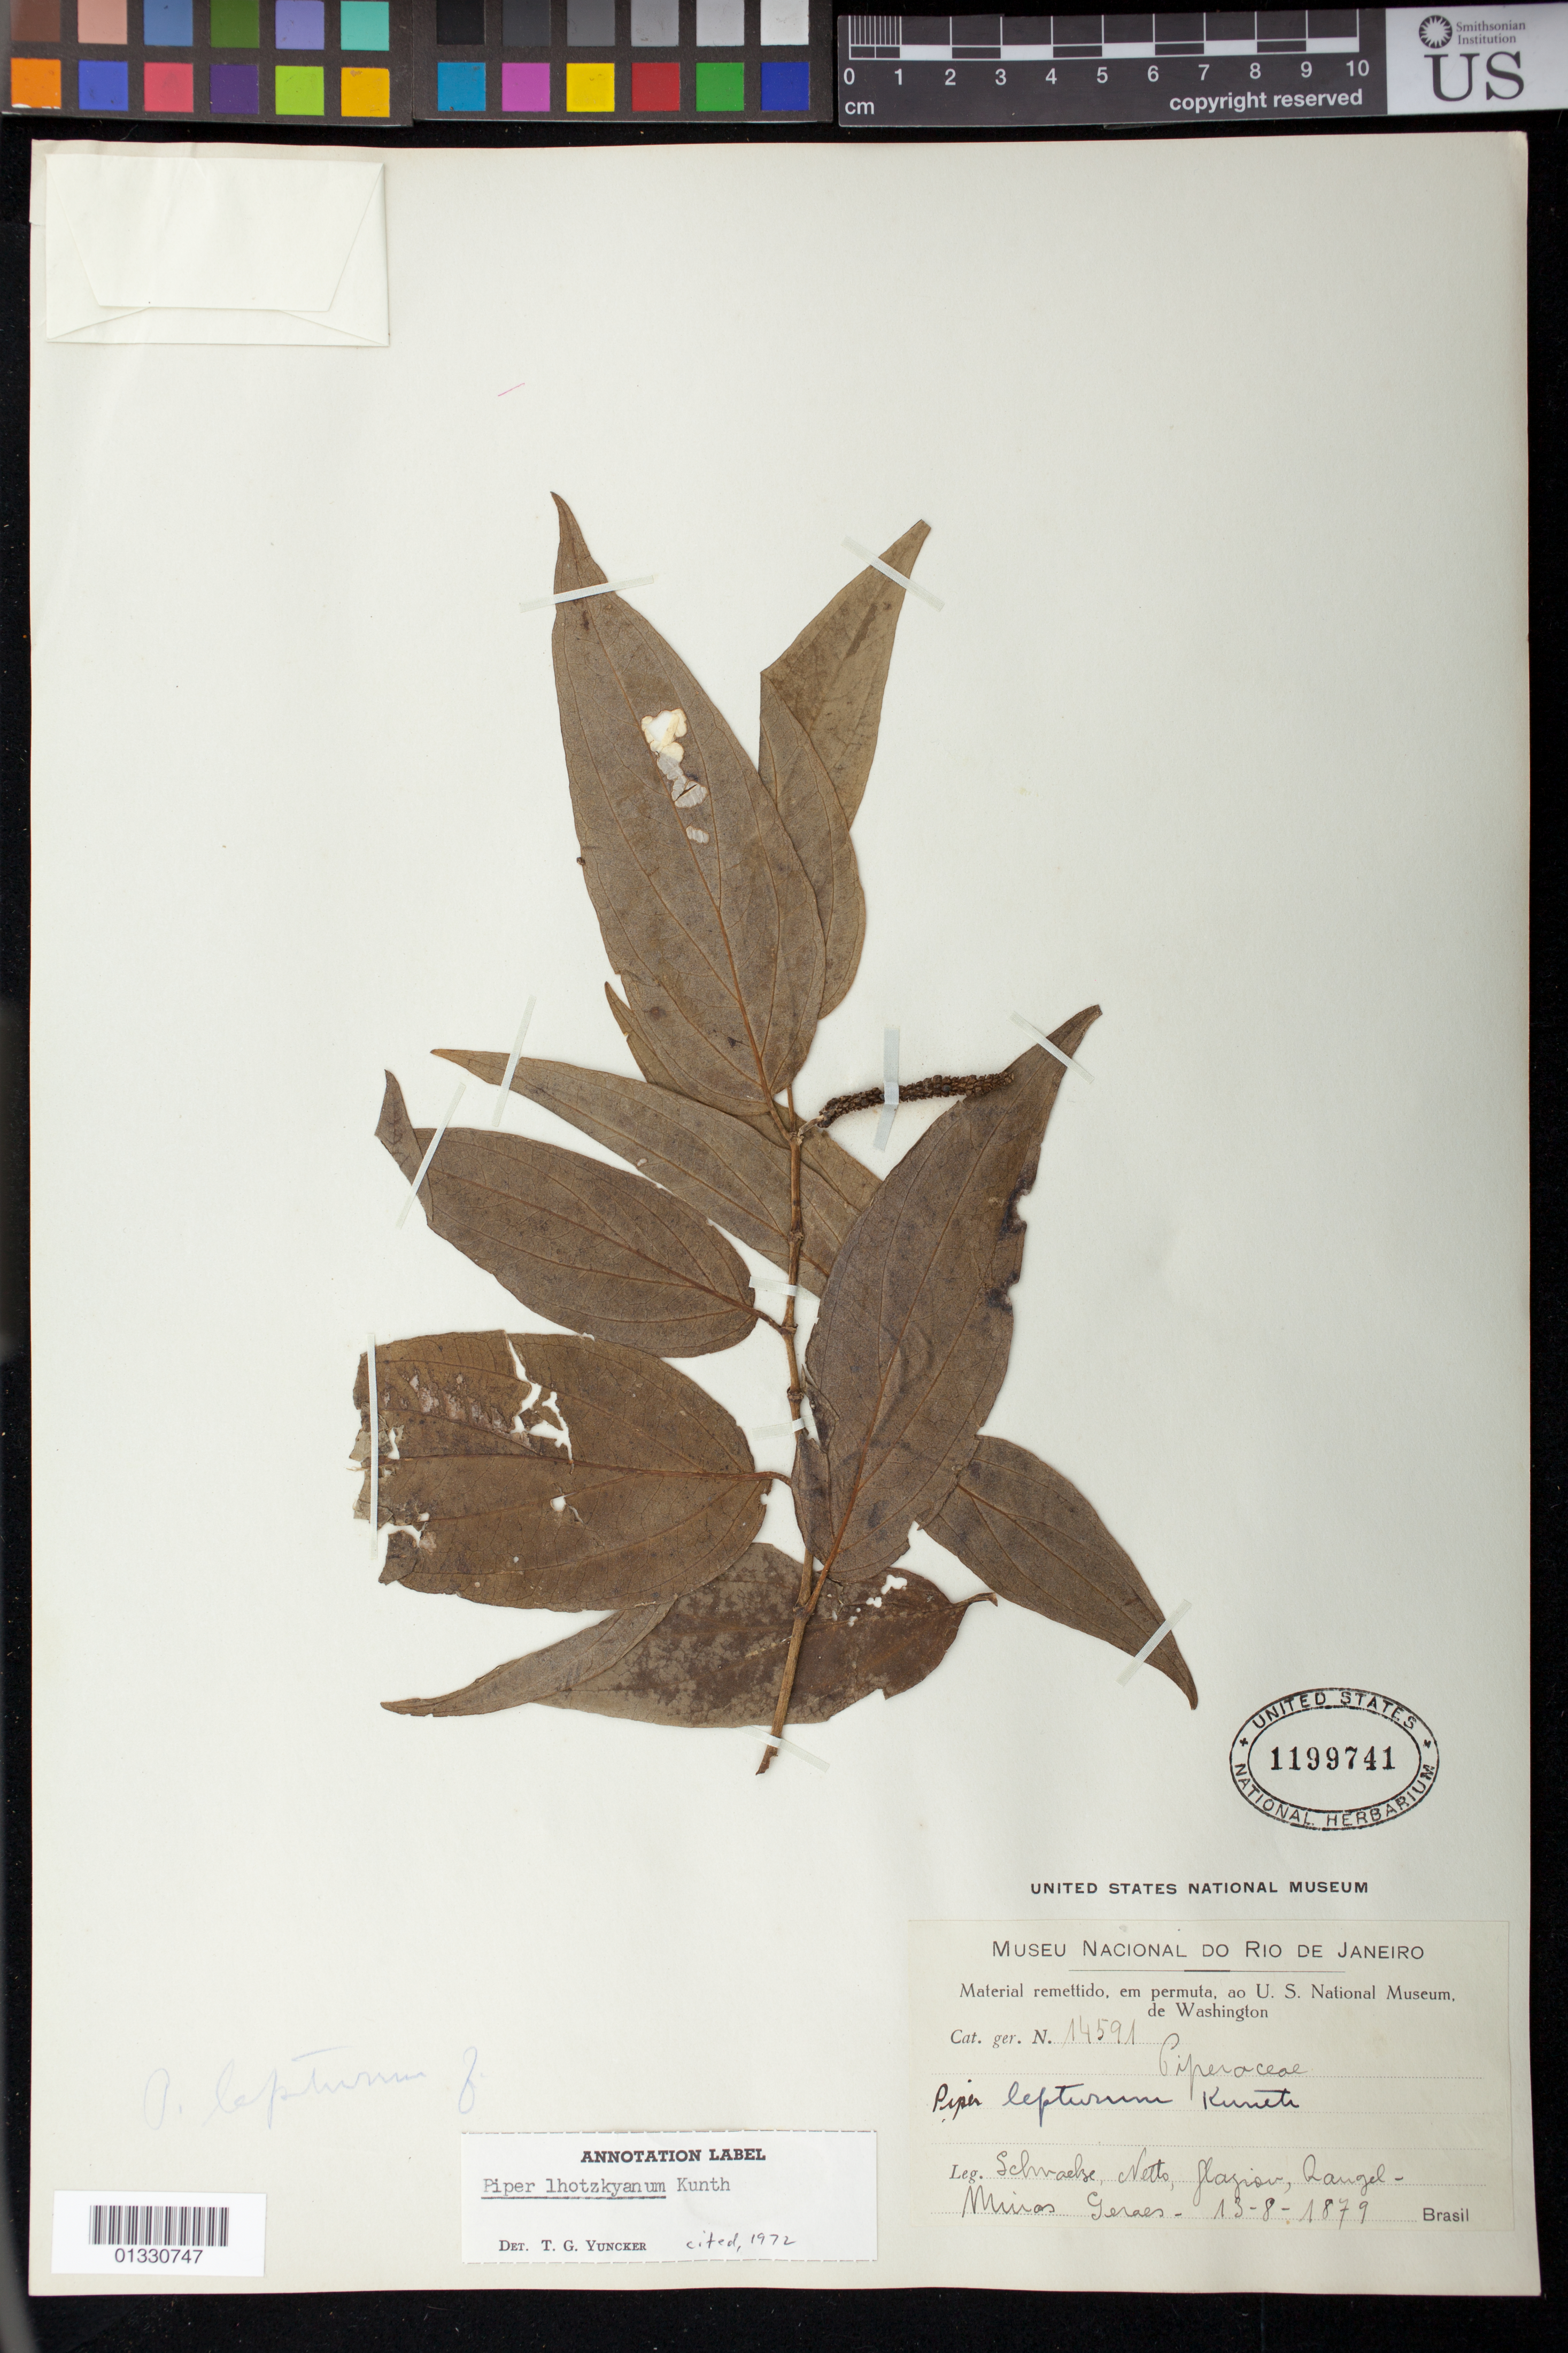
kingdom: Plantae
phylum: Tracheophyta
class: Magnoliopsida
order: Piperales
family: Piperaceae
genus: Piper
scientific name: Piper lhotskyanum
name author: Kunth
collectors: -. Schwack, -- Netto, Glaziou, -- & -- Rangel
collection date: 1879-08-13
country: Brazil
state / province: Minas Gerais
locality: Minas Geraes.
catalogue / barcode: US 1199741